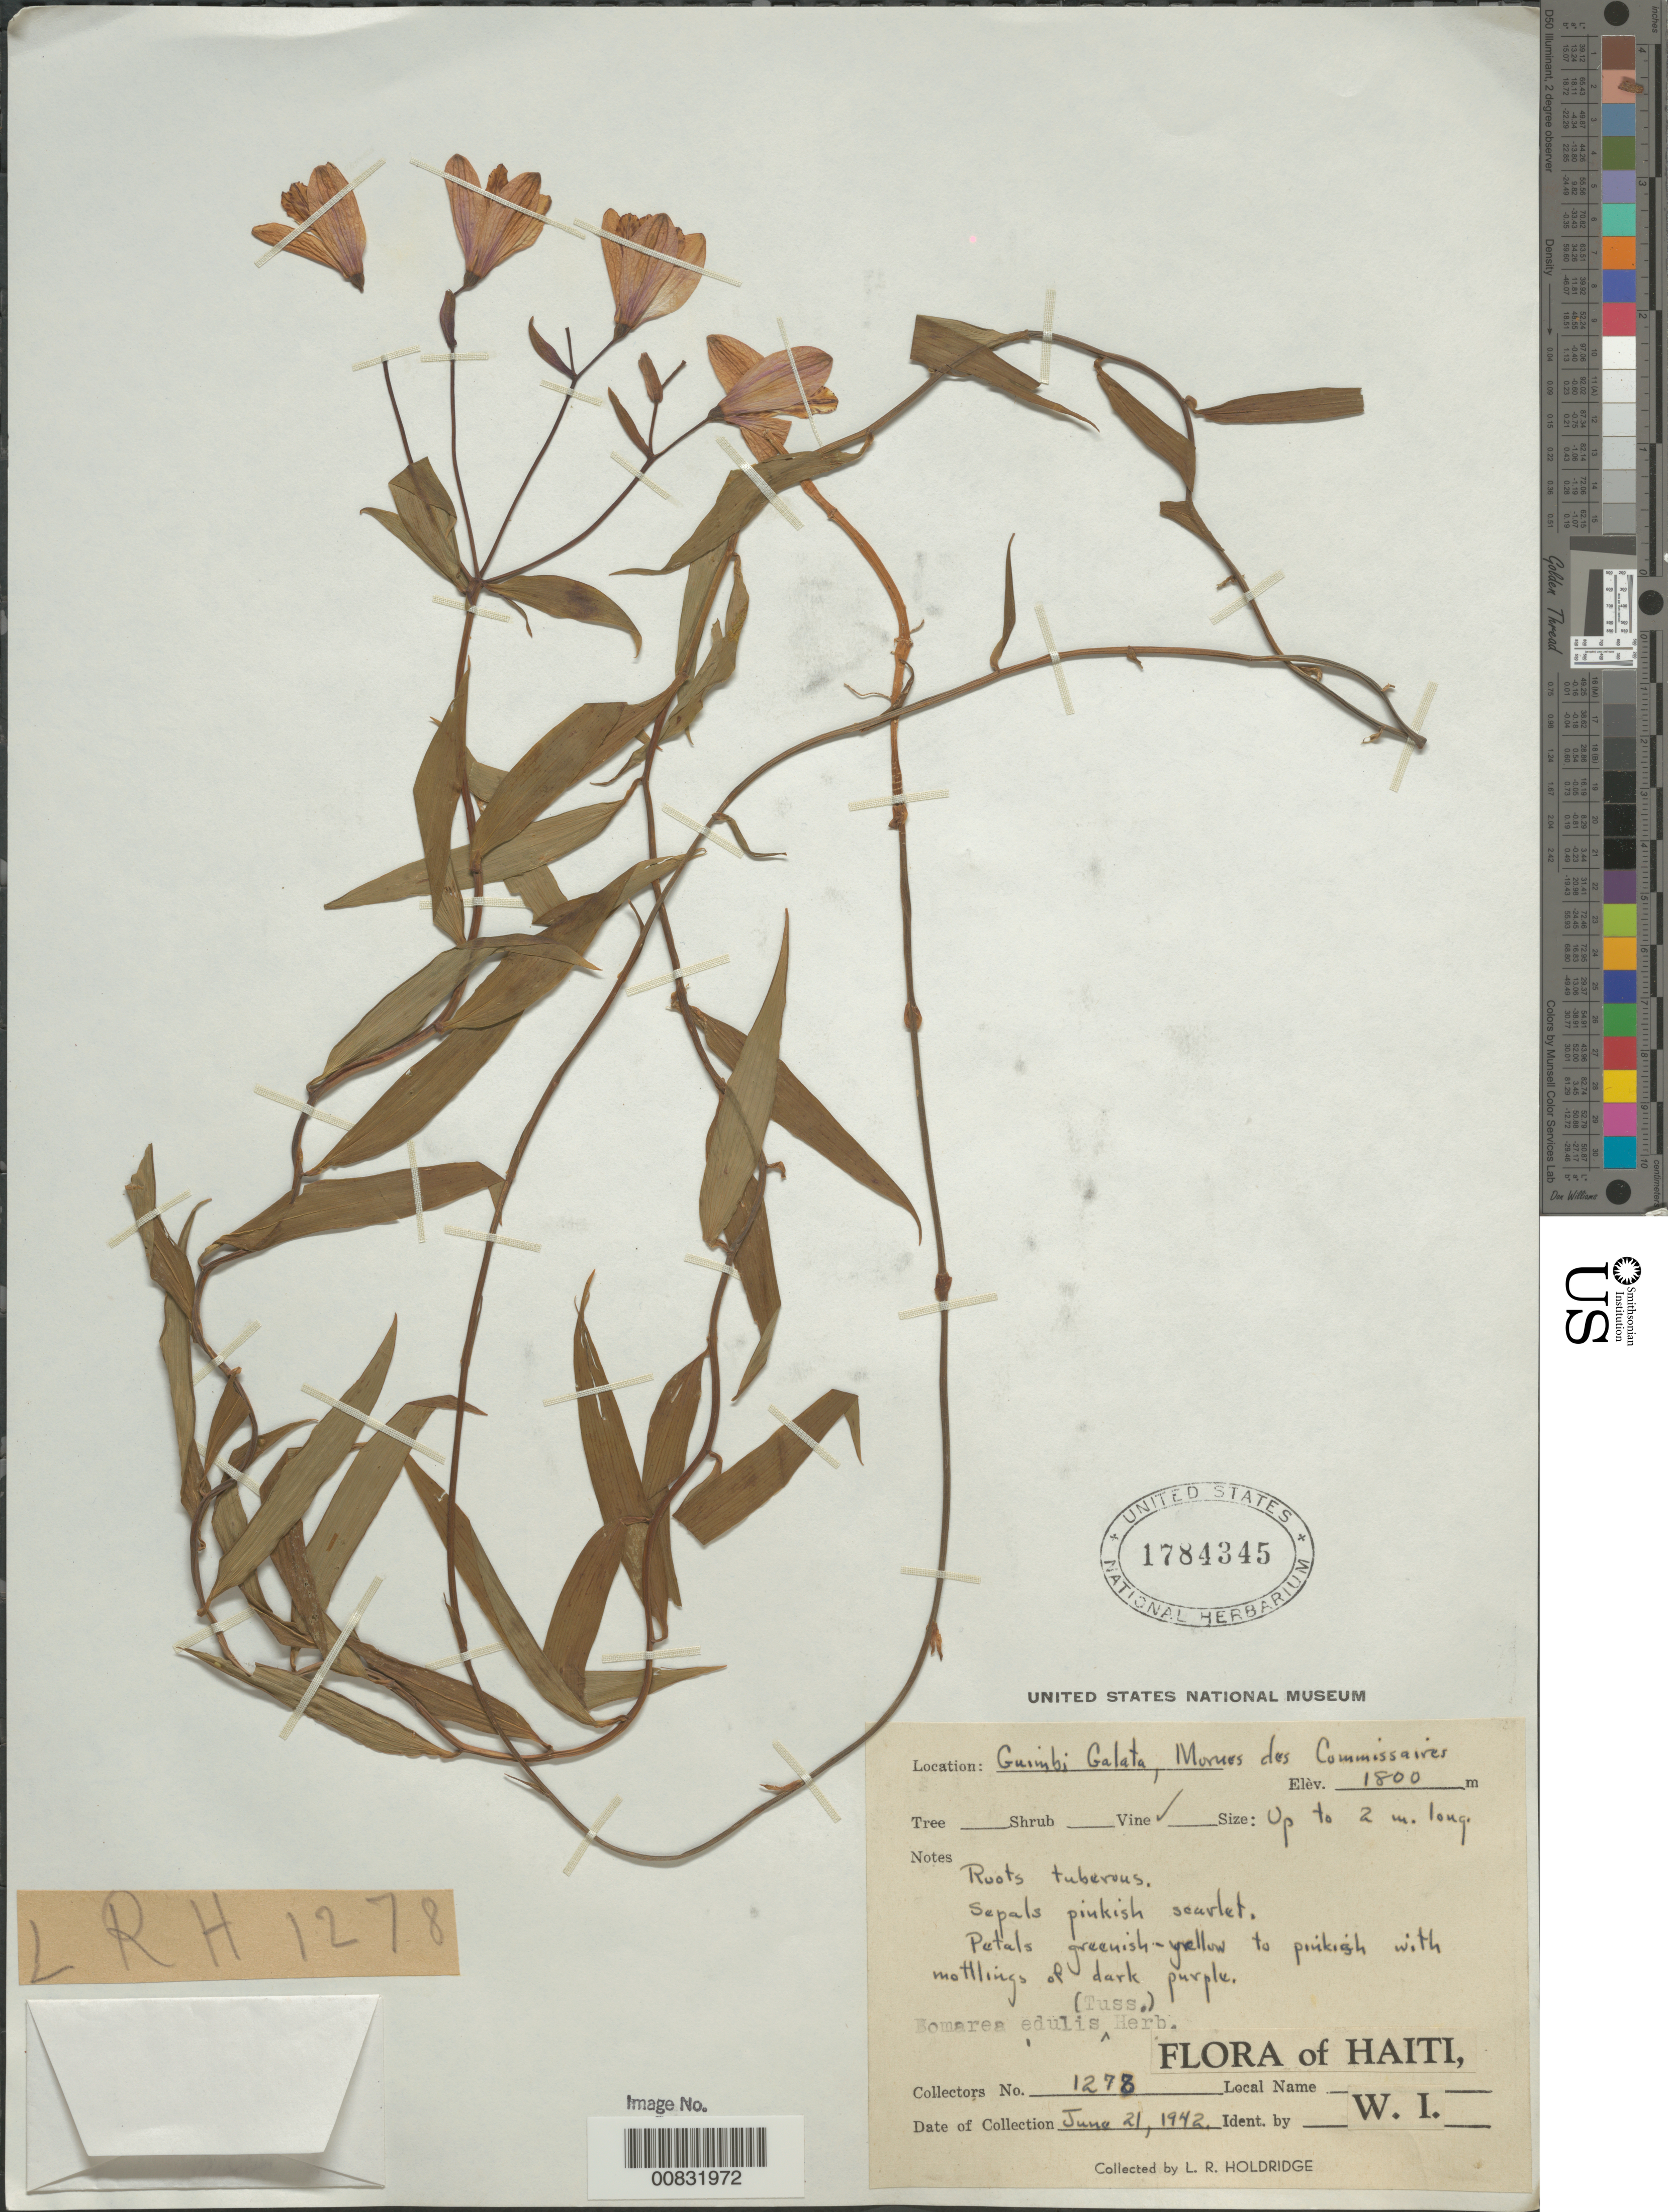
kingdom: Plantae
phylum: Tracheophyta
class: Liliopsida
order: Liliales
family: Alstroemeriaceae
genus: Bomarea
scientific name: Bomarea edulis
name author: (Tussac) Herb.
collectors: L. Holdridge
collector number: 1278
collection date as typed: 21 Jun 1942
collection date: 1942-06-21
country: Haiti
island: Hispaniola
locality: Guimbi Galata, Mornes des Commissaires.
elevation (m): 1800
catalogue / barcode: US 1784345